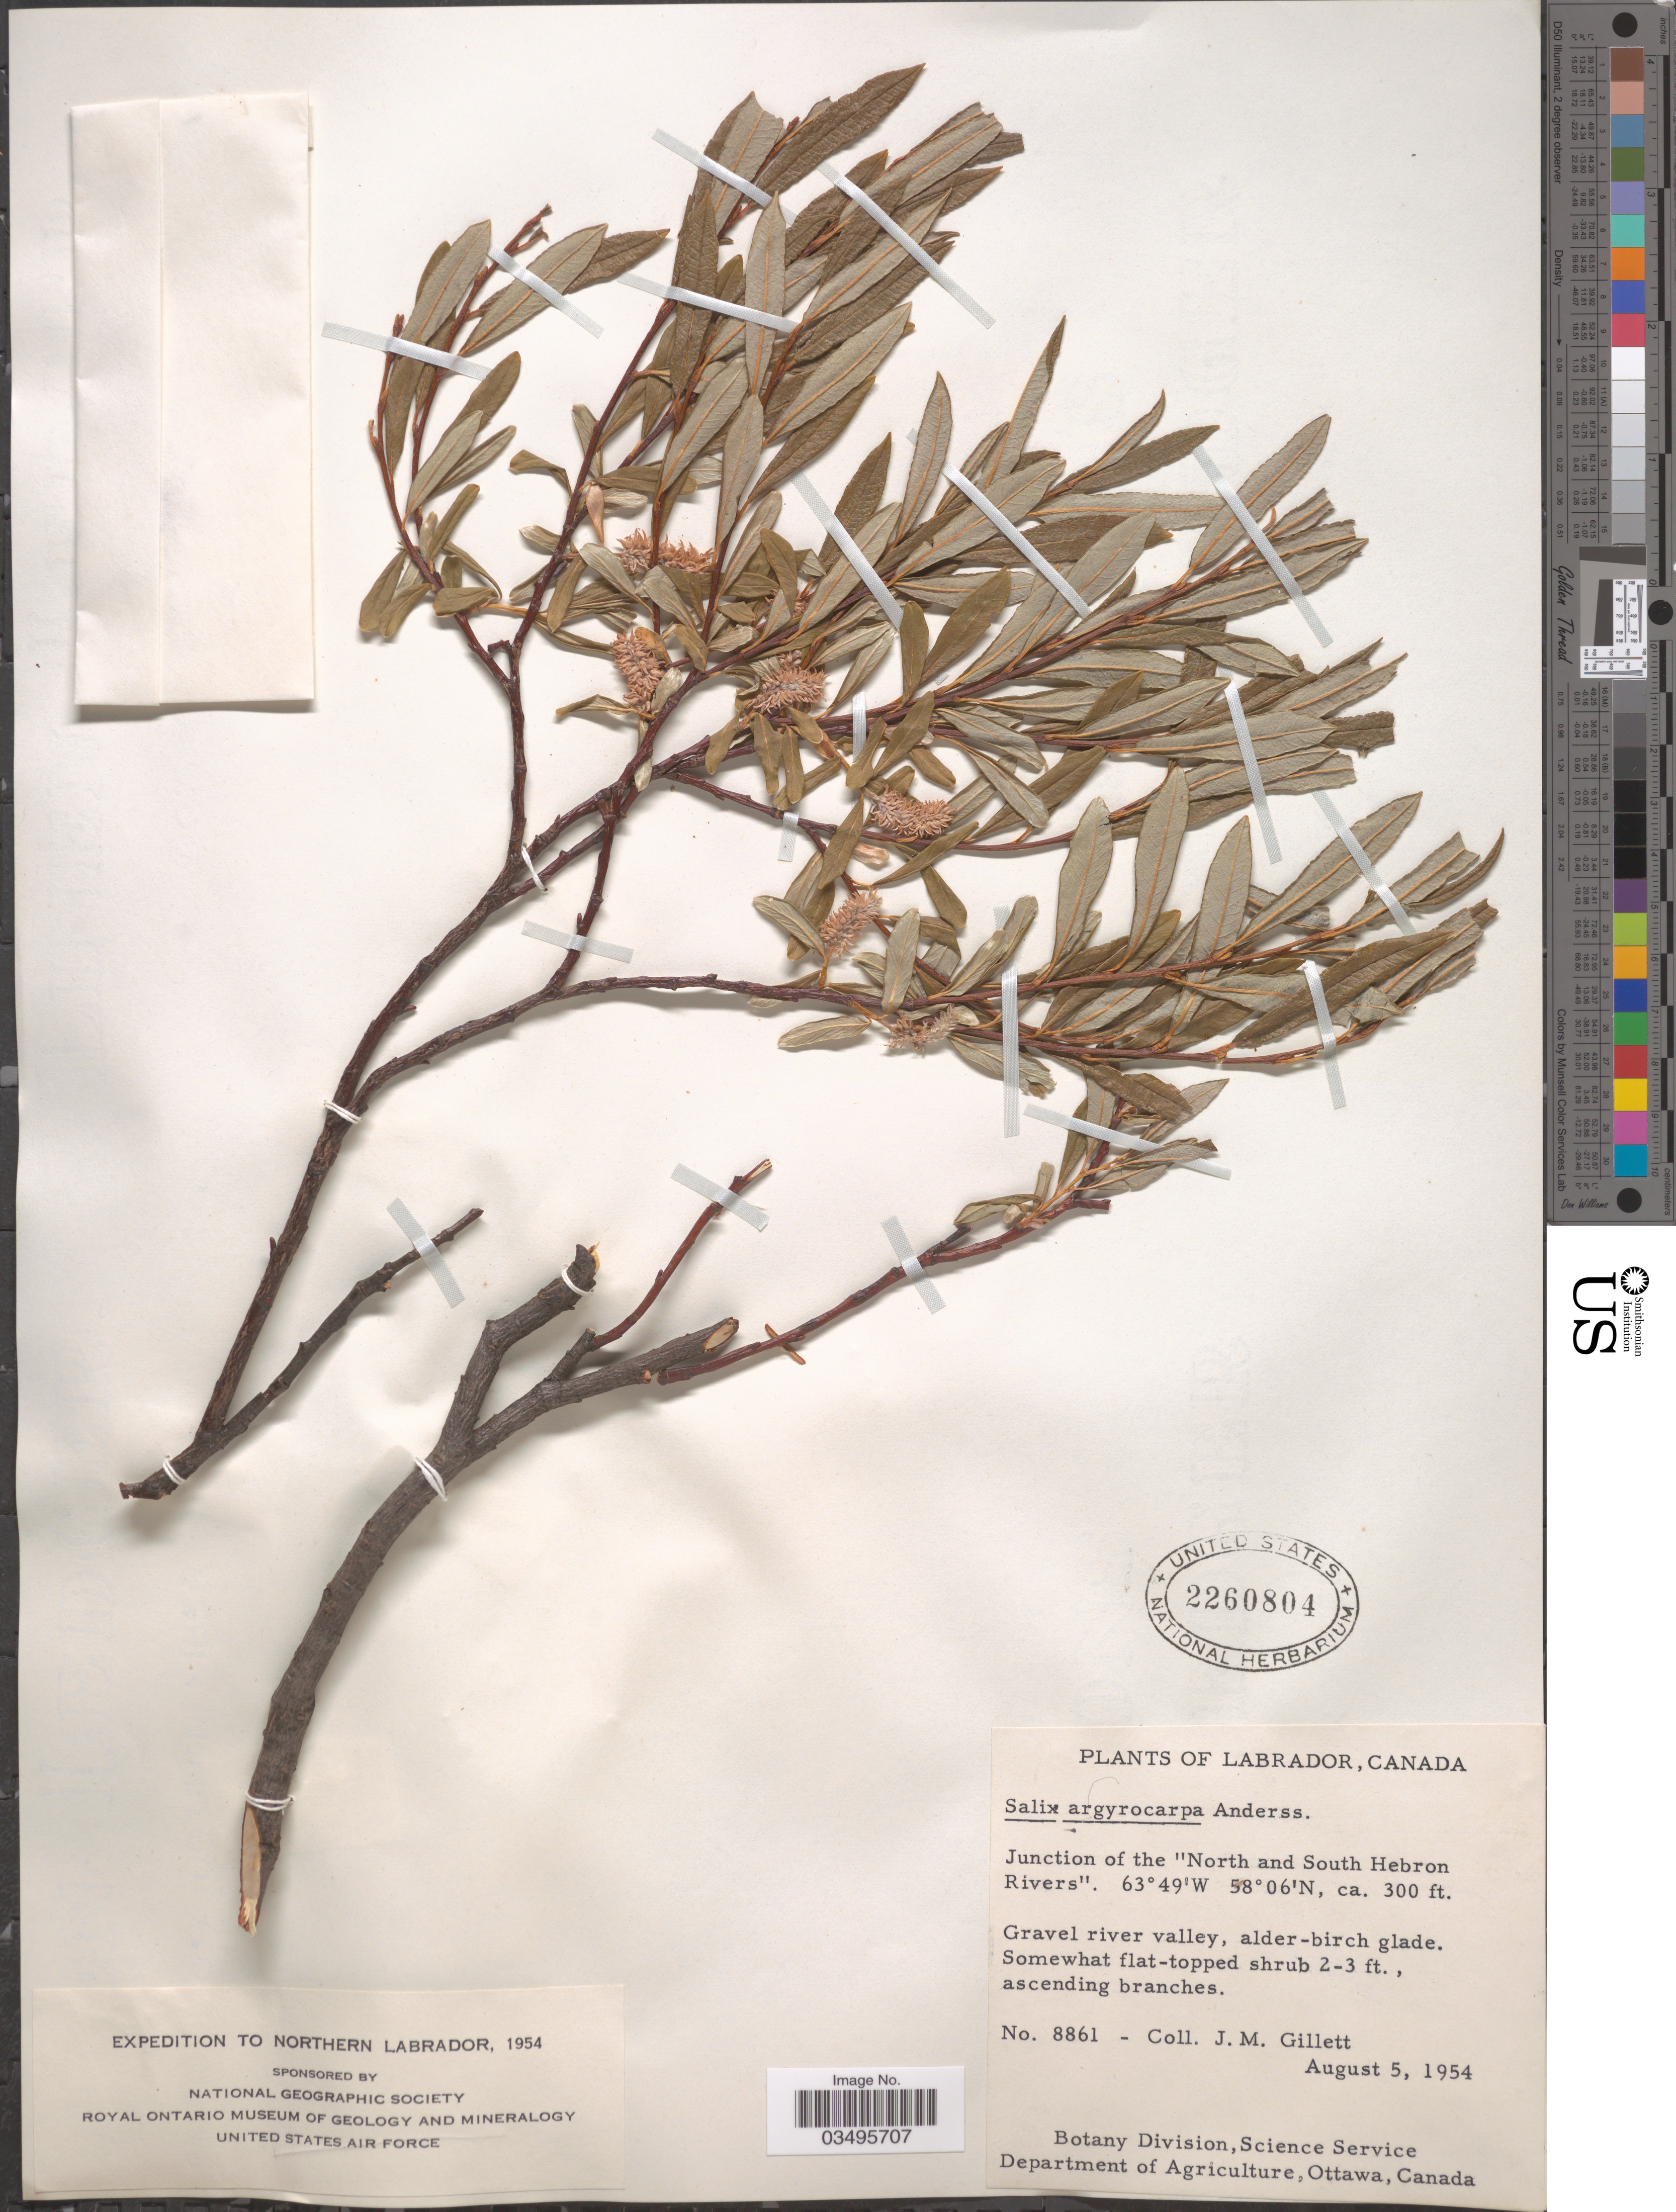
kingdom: Plantae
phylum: Tracheophyta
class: Magnoliopsida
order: Malpighiales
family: Salicaceae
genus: Salix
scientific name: Salix argyrocarpa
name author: L. Andersson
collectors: J. M. Gillett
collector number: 8861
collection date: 1954-08-05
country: Canada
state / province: Newfoundland and Labrador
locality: Northern Labrador. Junction of the "North and South Hebron Rivers".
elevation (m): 91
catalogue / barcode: US 2260804